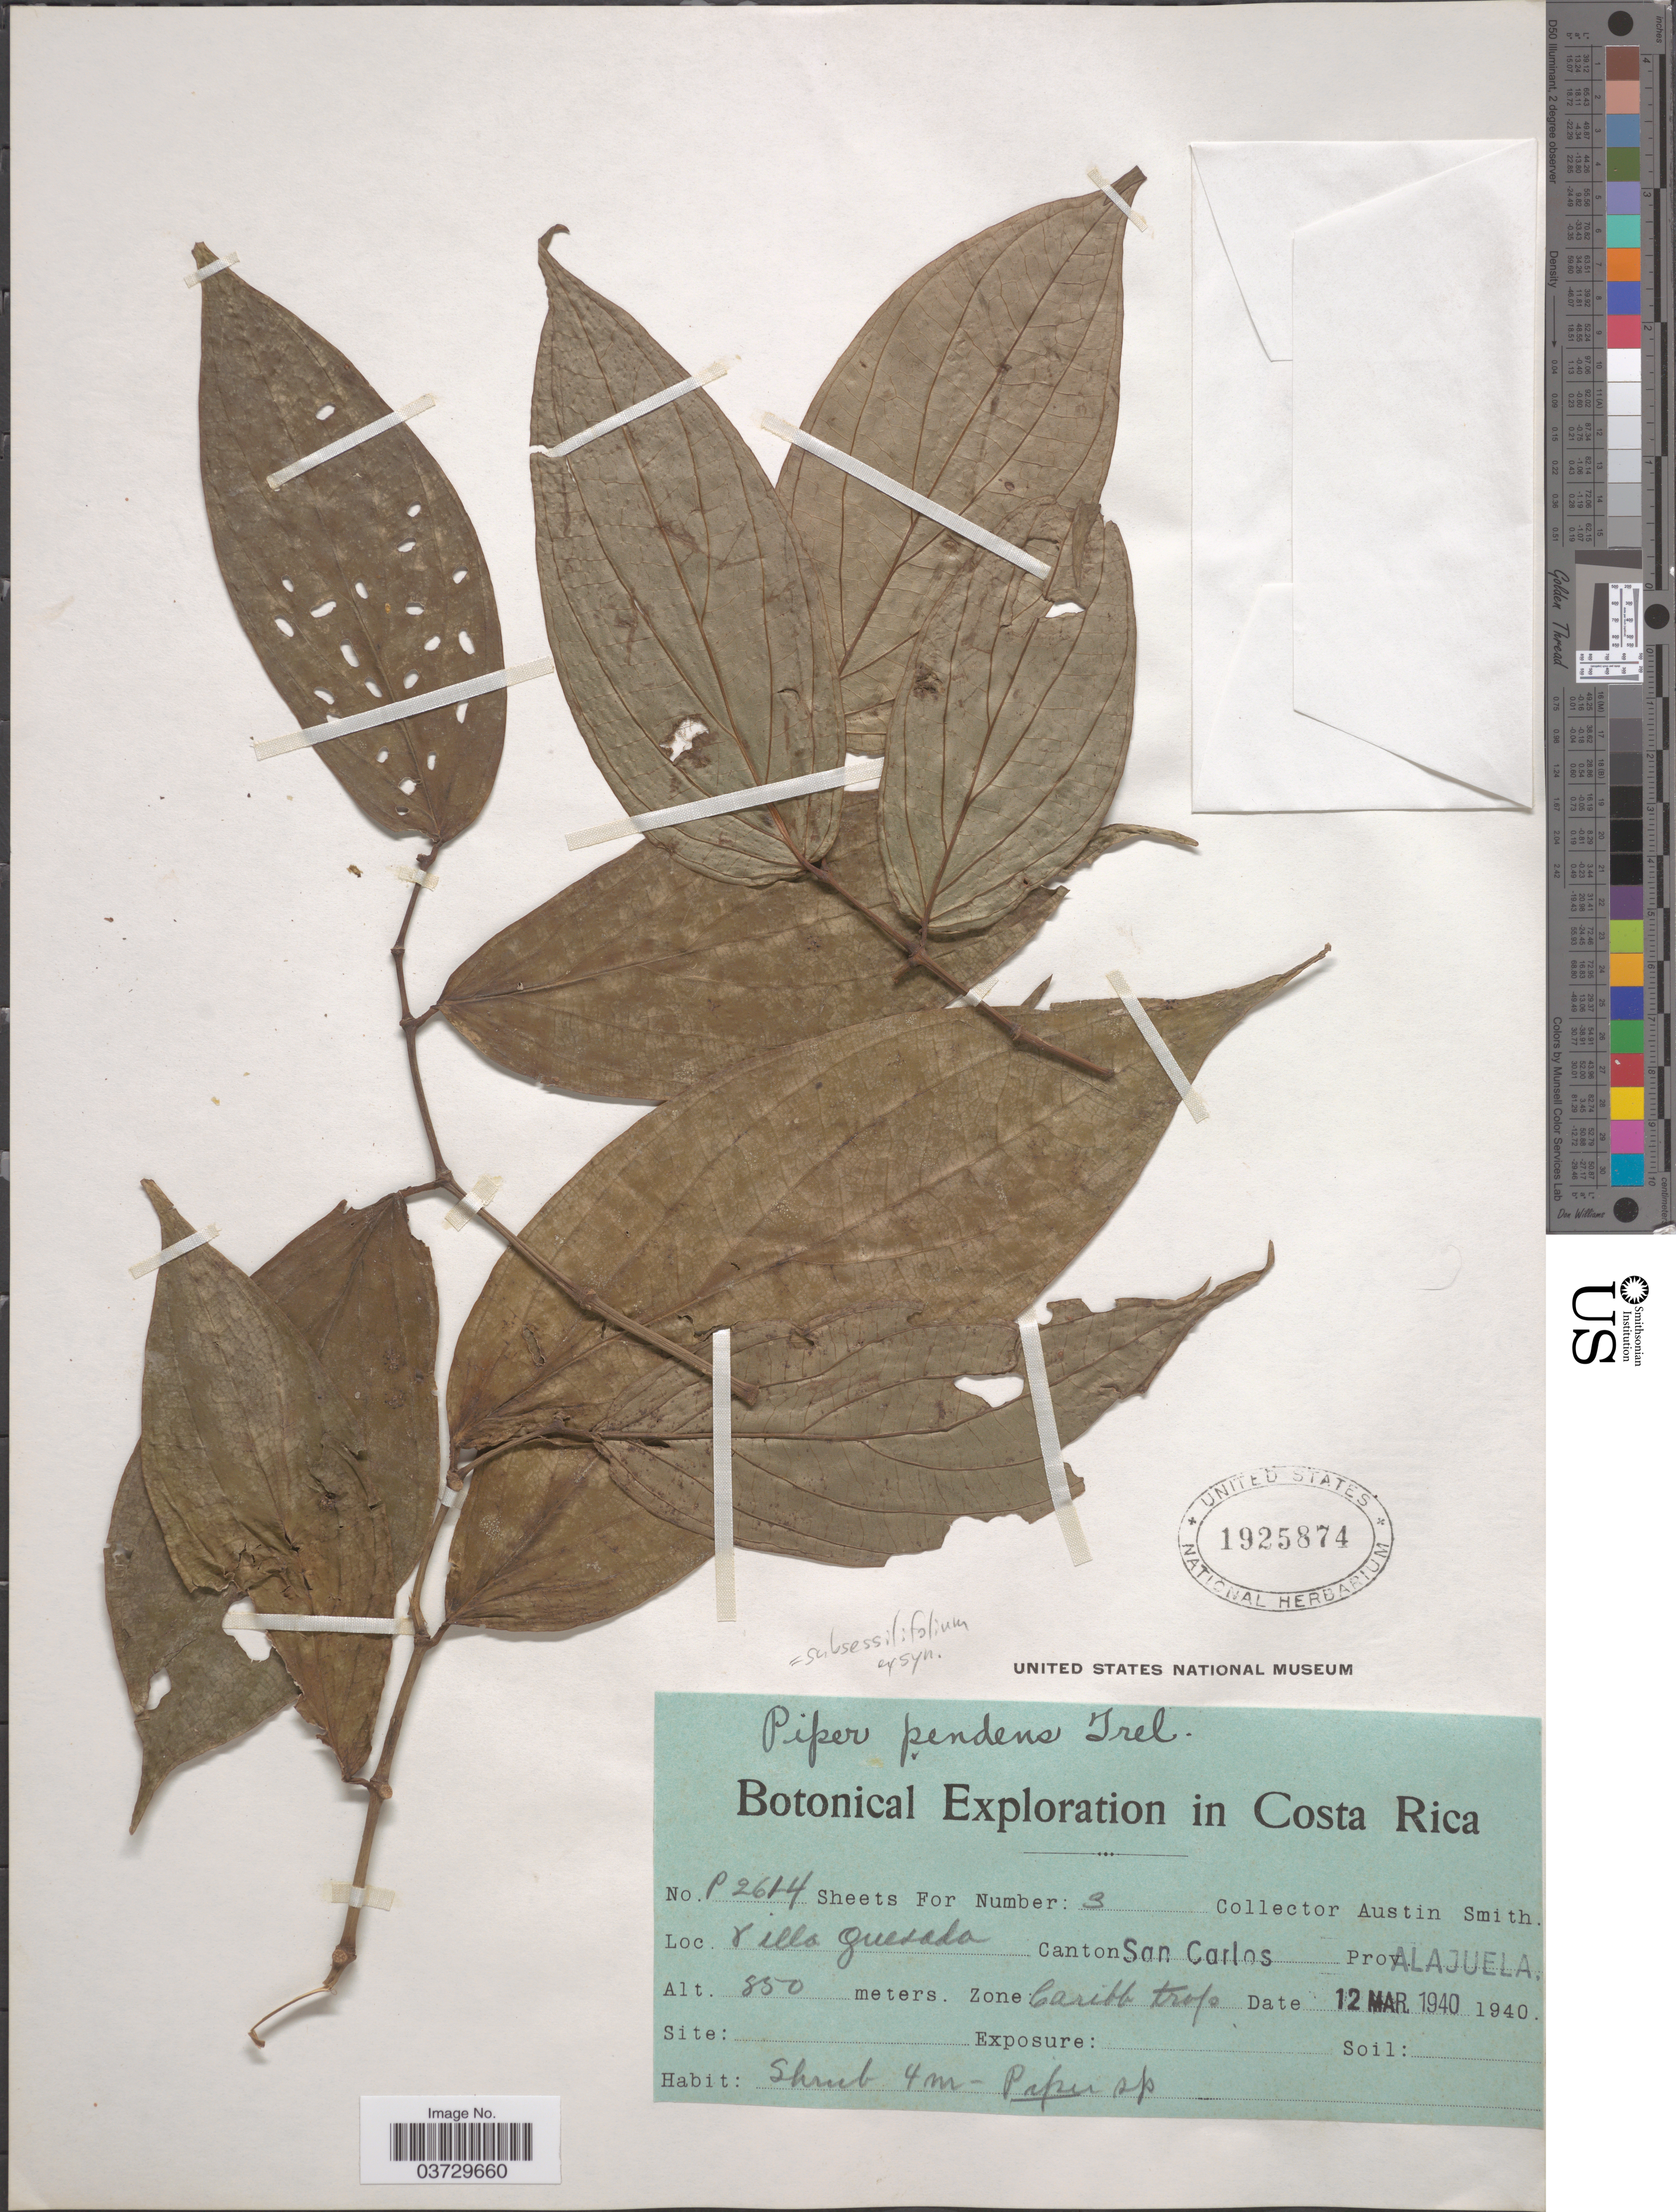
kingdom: Plantae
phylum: Tracheophyta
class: Magnoliopsida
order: Piperales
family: Piperaceae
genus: Piper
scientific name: Piper subsessilifolium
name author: C. DC.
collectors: Aust P. Smith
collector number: P2614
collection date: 1940-03-12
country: Costa Rica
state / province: Alajuela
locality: Villa Quesada, Canton San Carlos.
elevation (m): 850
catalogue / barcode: US 1925874